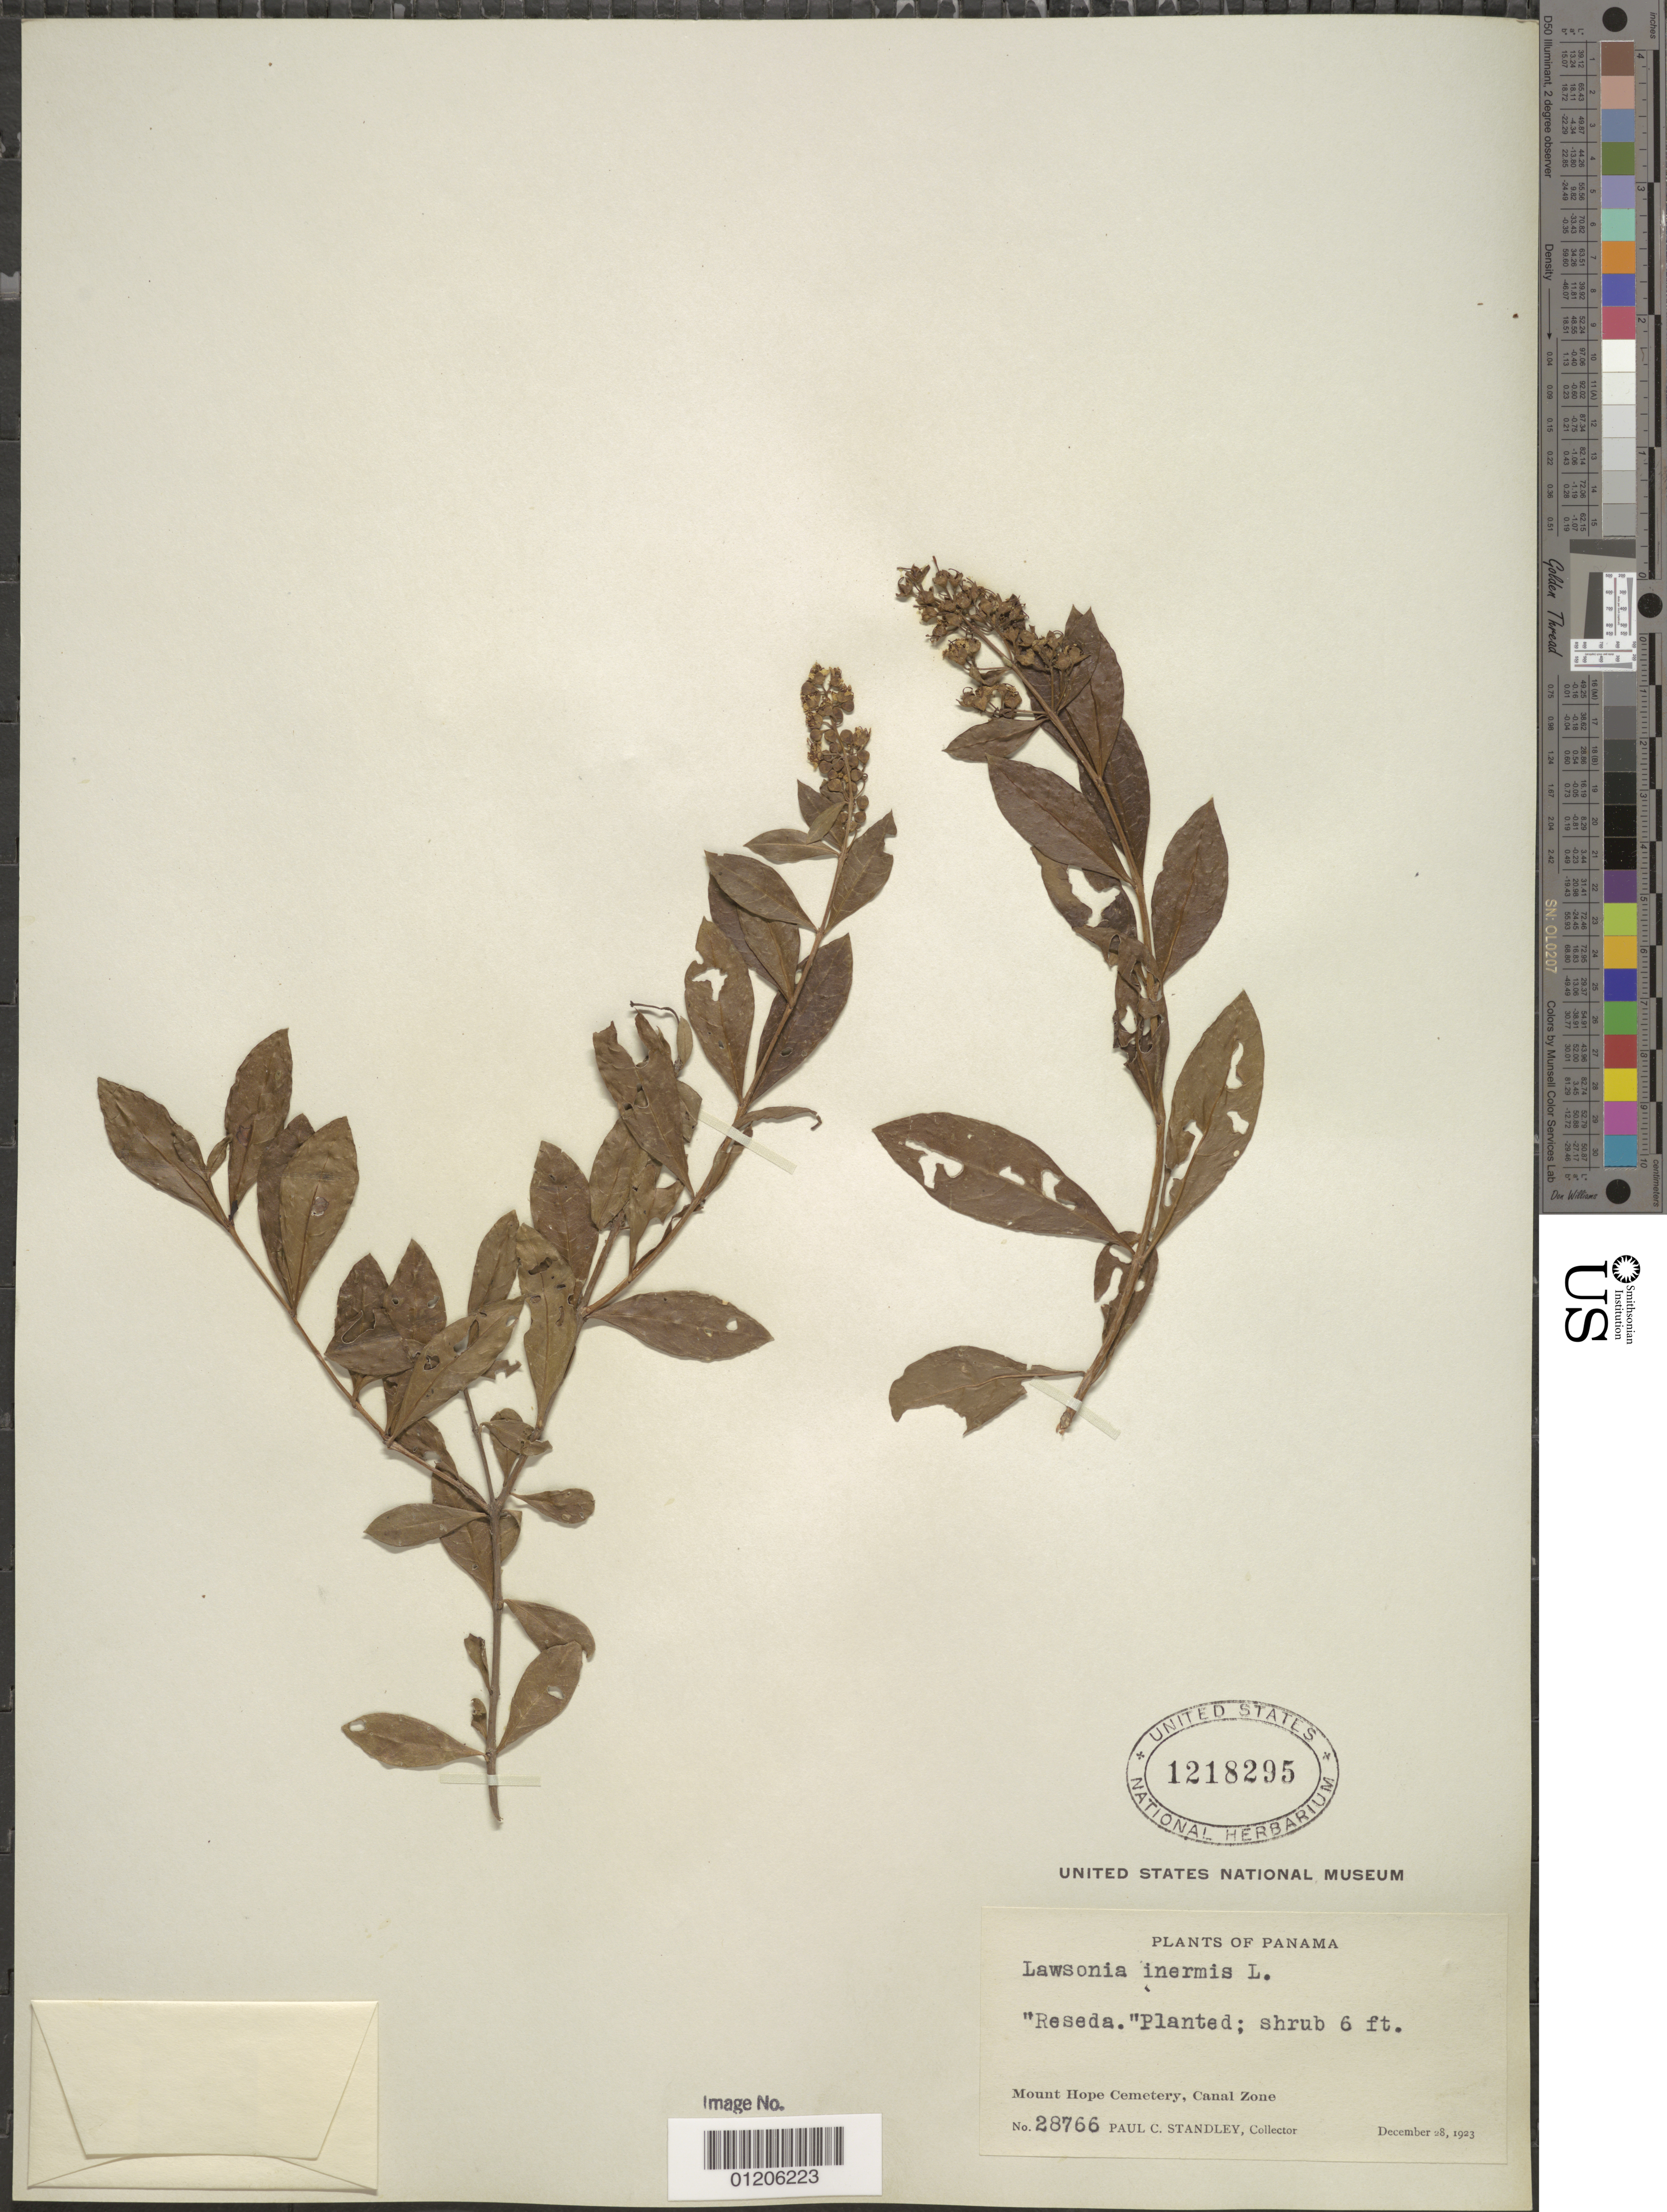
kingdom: Plantae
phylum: Tracheophyta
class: Magnoliopsida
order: Myrtales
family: Lythraceae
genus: Lawsonia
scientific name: Lawsonia inermis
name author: L.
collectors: P. C. Standley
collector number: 28766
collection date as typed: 28 Dec 1923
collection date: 1923-12-28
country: Panama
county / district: Canal Zone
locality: Mount Hope Cemetery.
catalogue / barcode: US 1218295